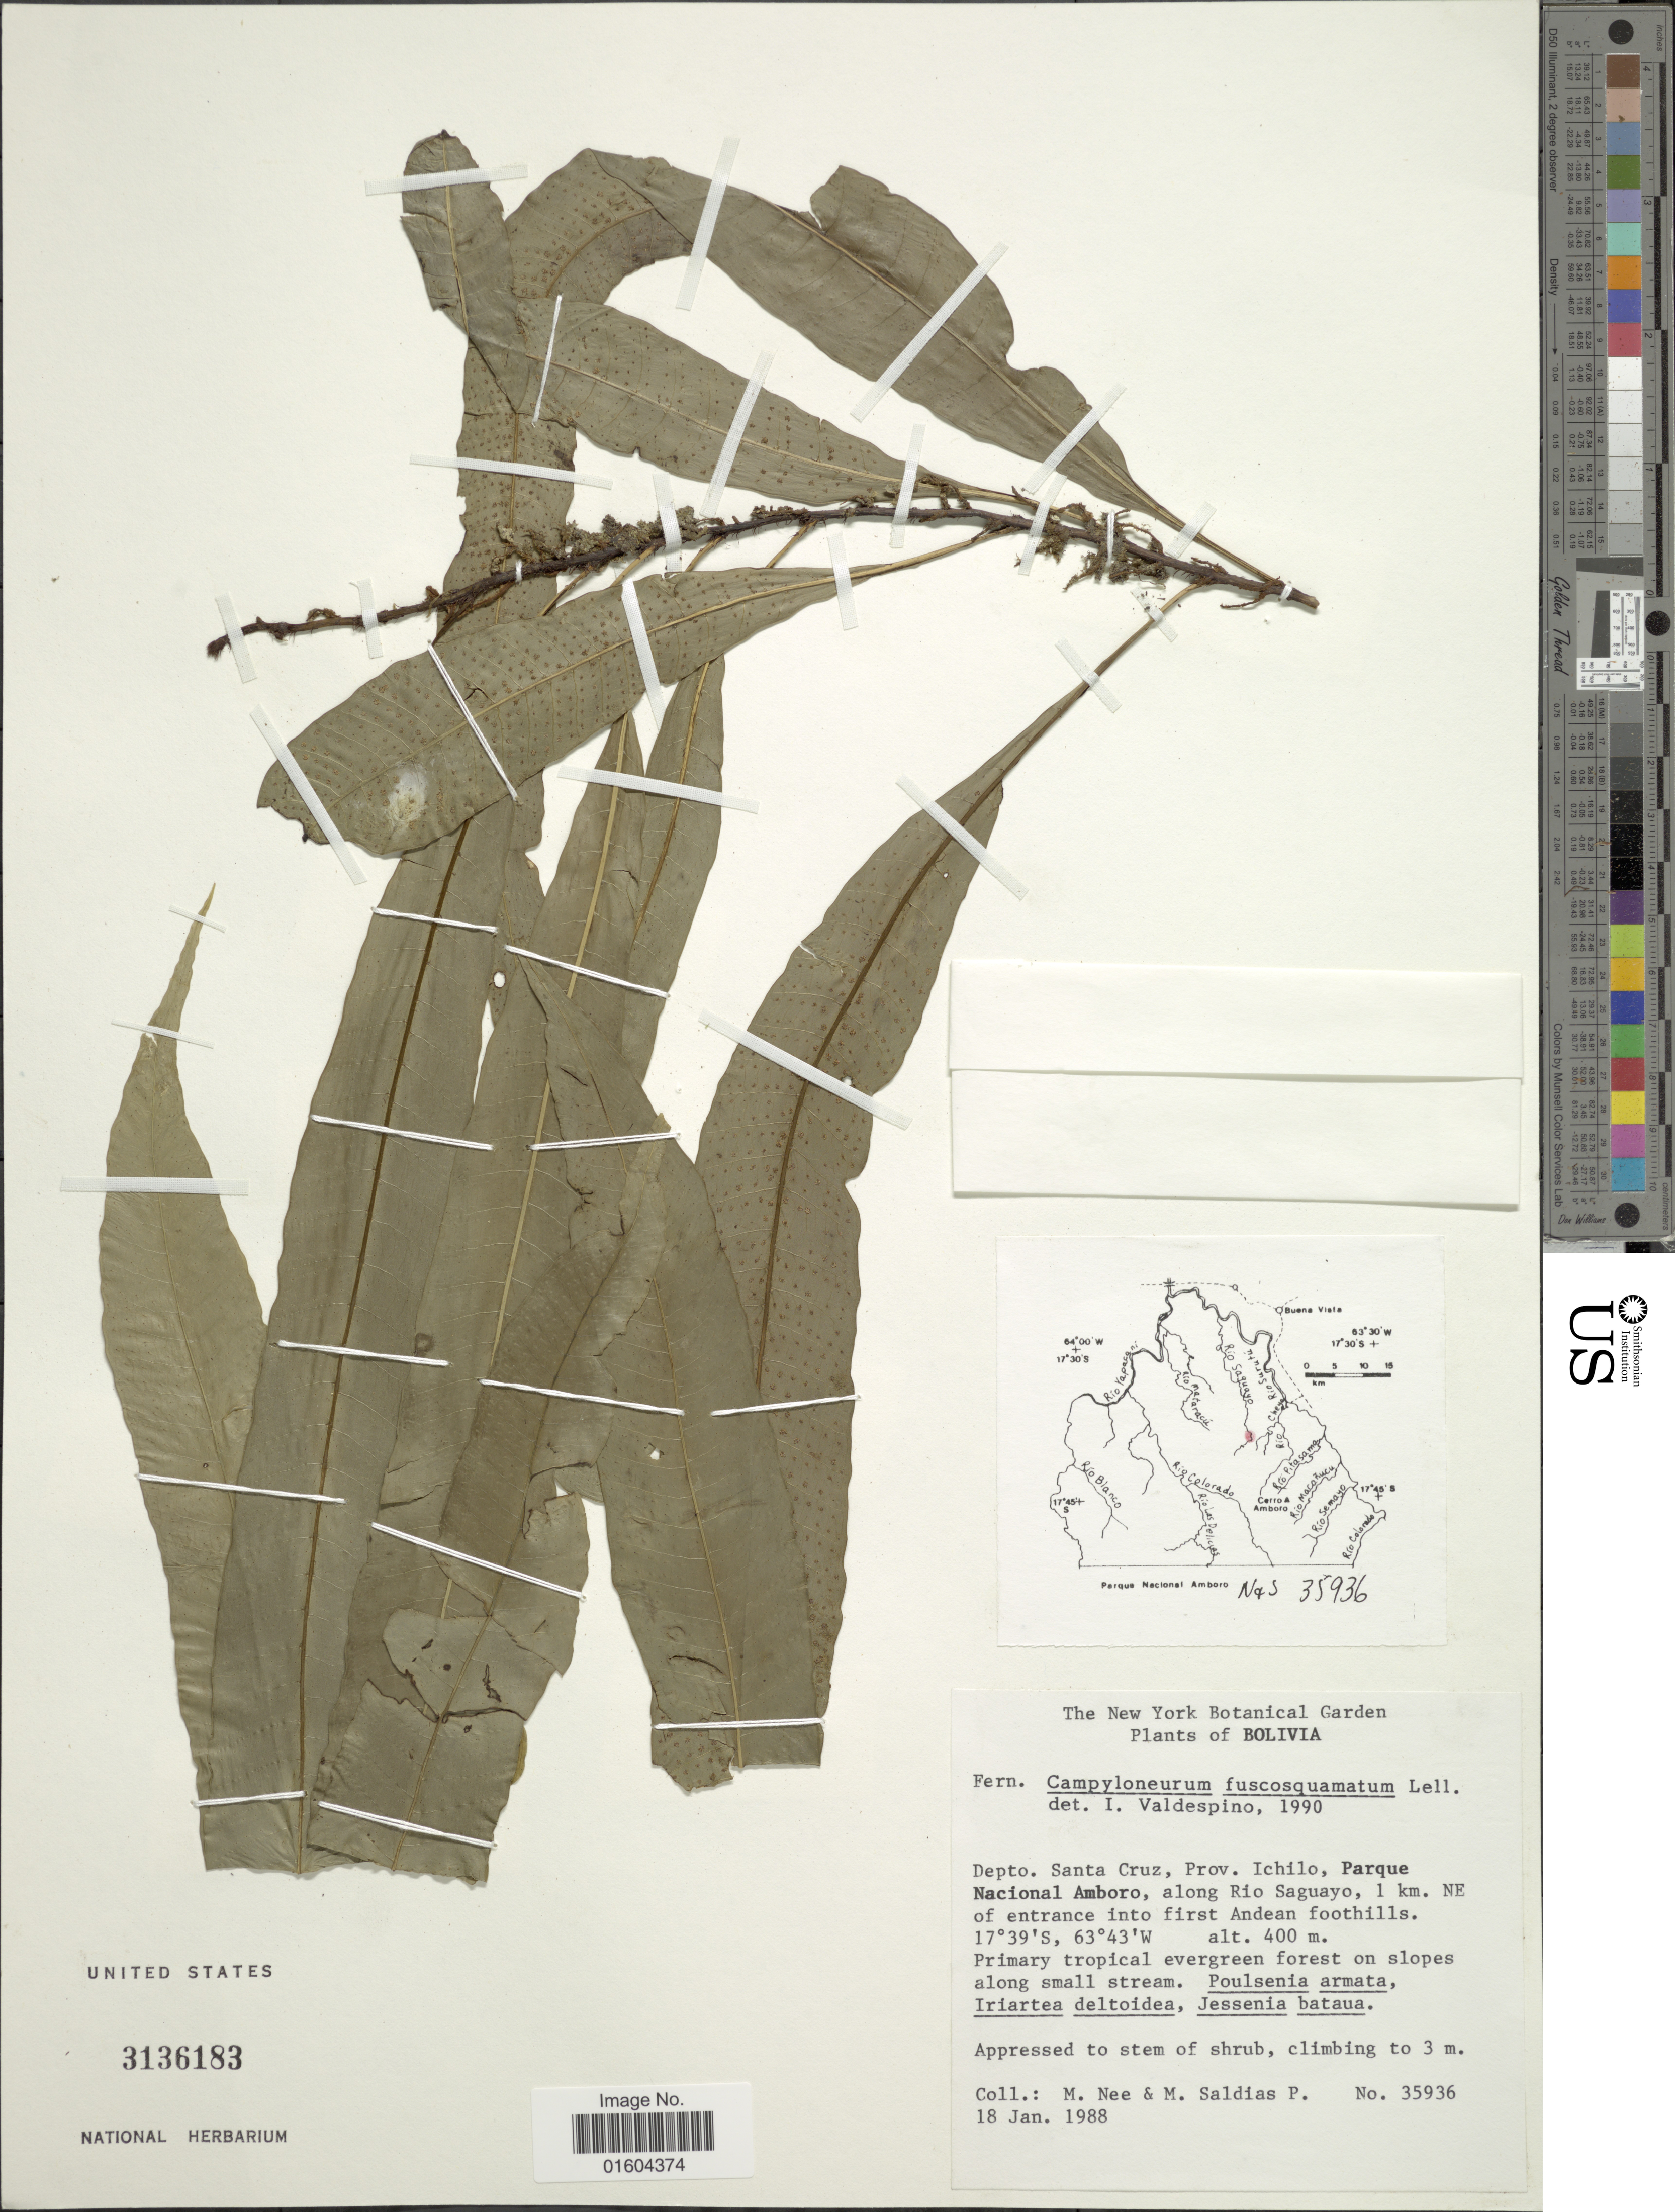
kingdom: Plantae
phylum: Tracheophyta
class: Polypodiopsida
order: Polypodiales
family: Polypodiaceae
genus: Campyloneurum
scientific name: Campyloneurum fuscosquamatum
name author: Lellinger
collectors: M. Nee & M. Saldias P.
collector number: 35936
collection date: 1988-01-18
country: Bolivia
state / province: Santa Cruz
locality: Bolivia. Depto. Santa Cruz, Prov. Ichilo, Parque Nacional Amboro, along Rio Saguayo, 1 km. NE of entrance into first Andean foothills.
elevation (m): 400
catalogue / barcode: US 3136183